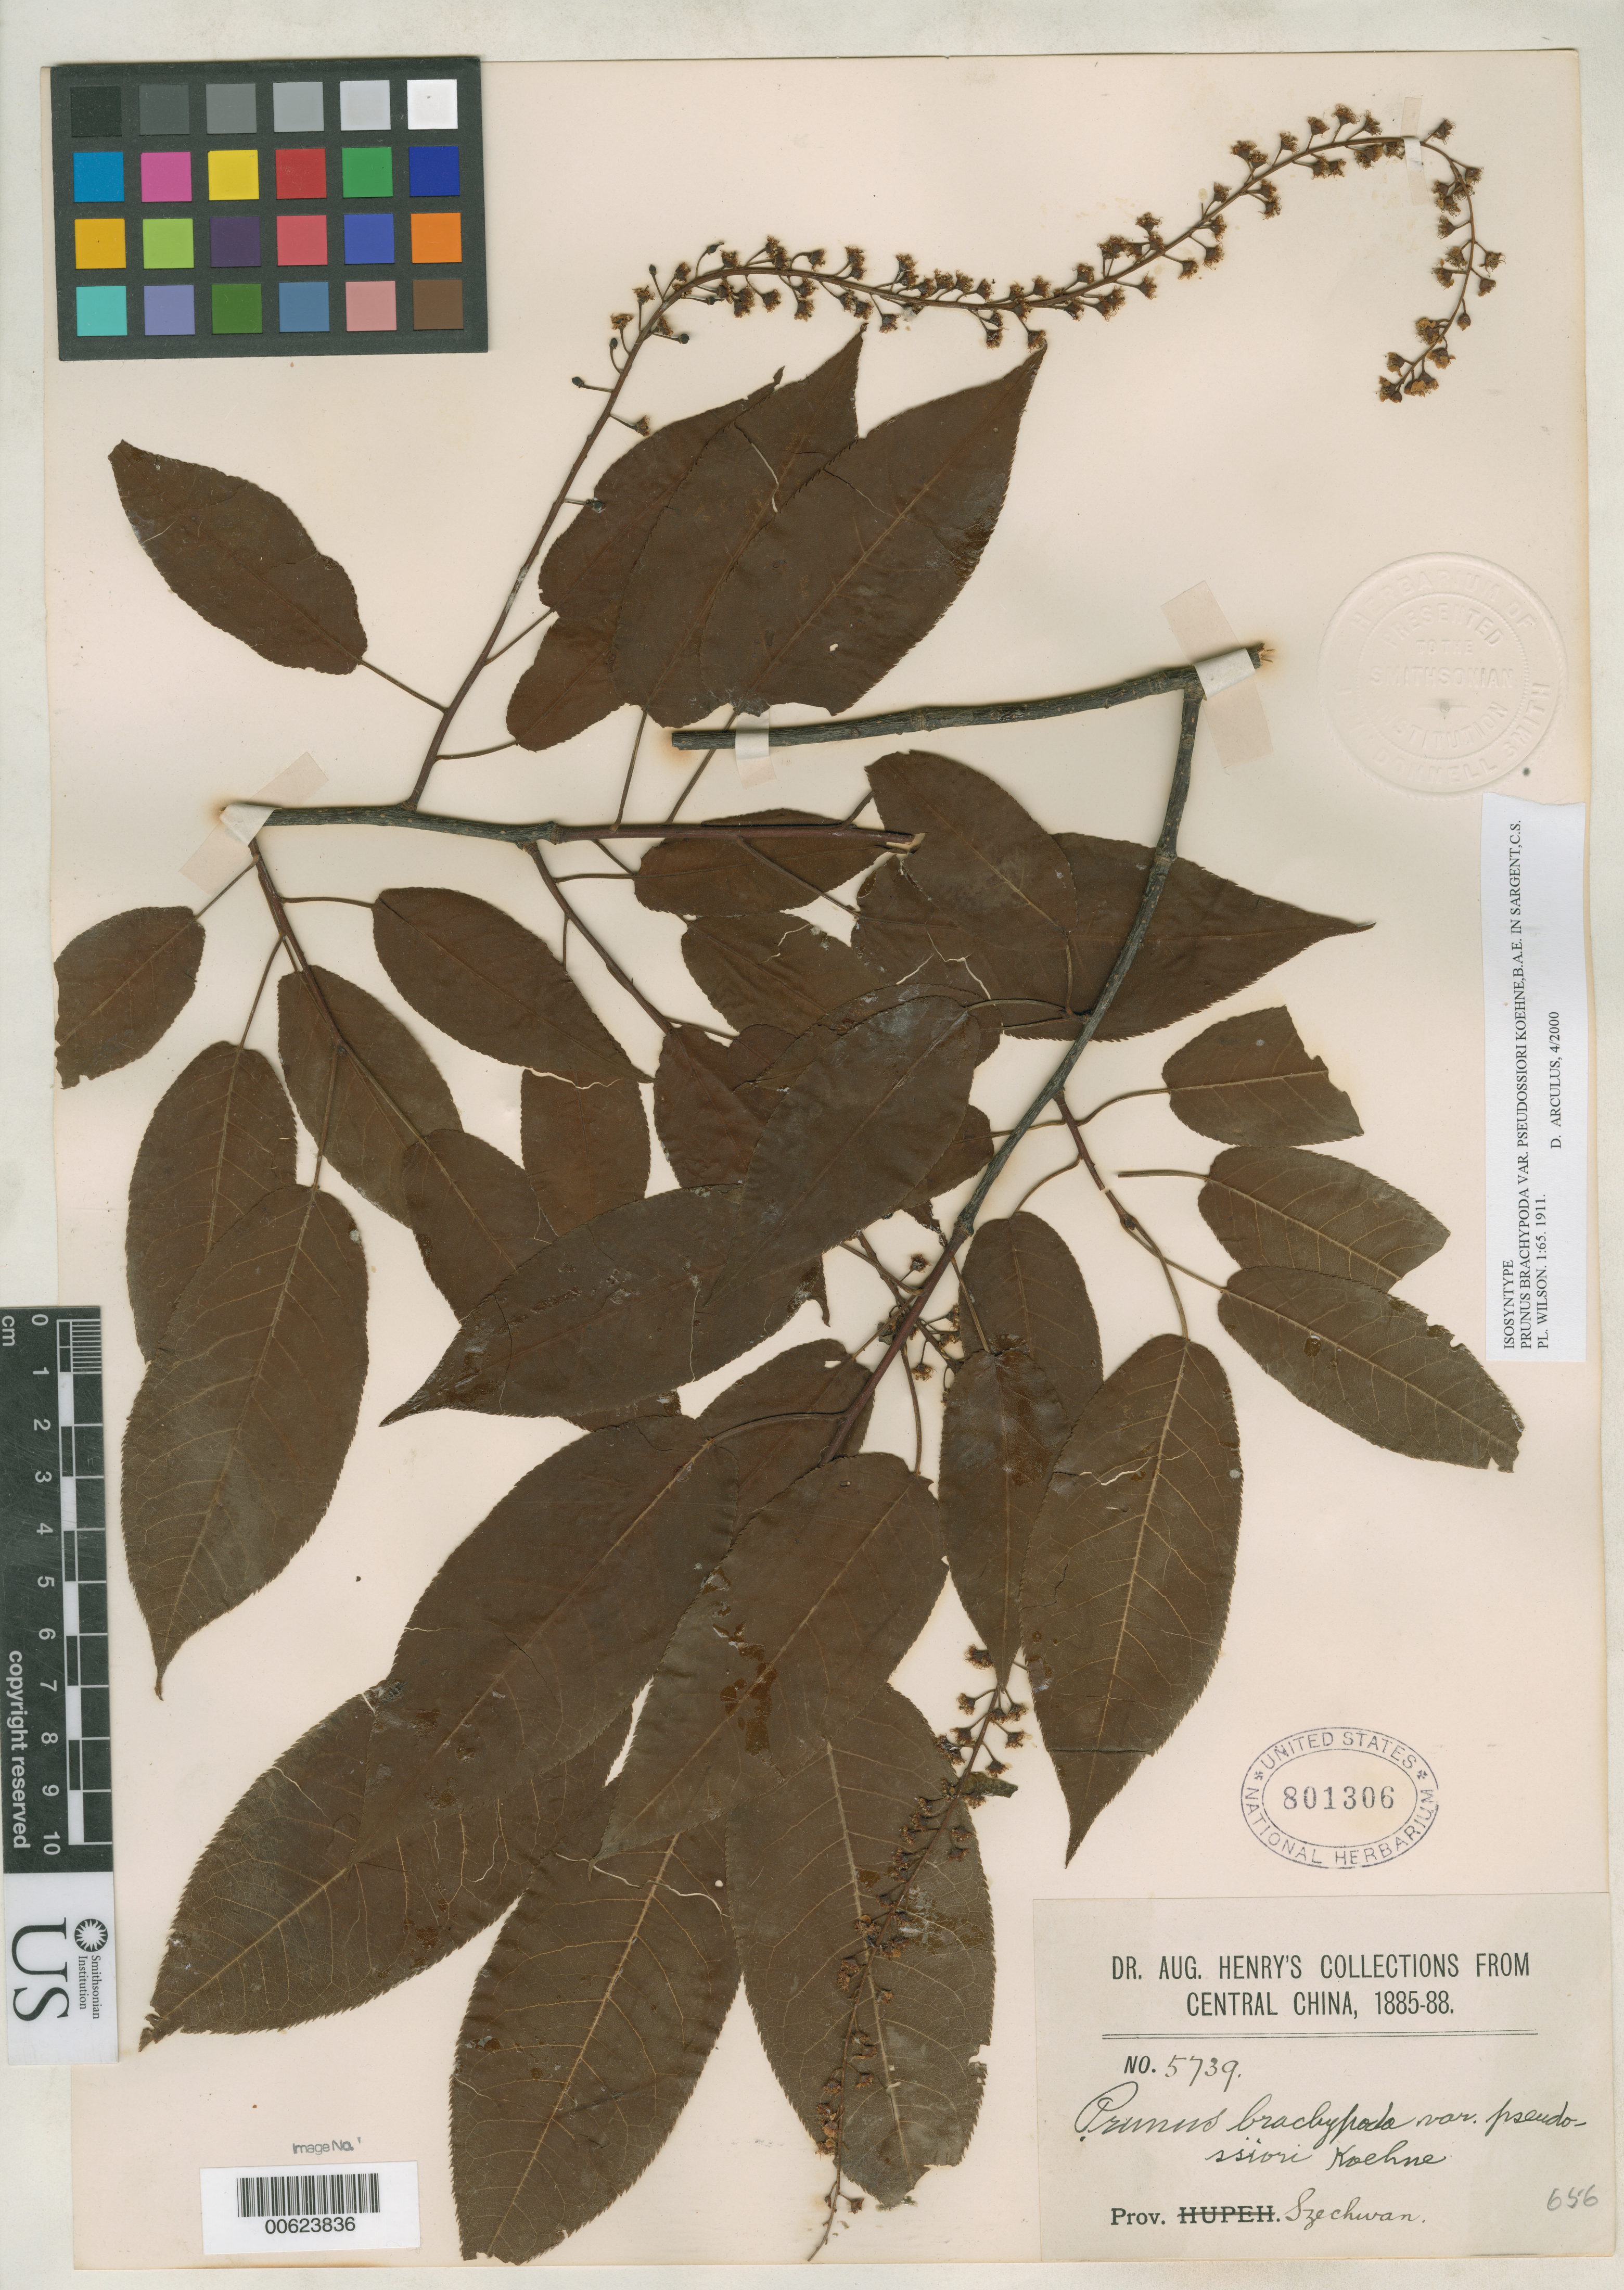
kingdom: Plantae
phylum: Tracheophyta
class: Magnoliopsida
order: Rosales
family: Rosaceae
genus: Prunus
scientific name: Prunus brachypoda var. pseudossiori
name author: Koehne in Sarg.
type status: Isosyntype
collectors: A. Henry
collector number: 5739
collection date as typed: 1855 to -- --- 1888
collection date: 1855/1888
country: China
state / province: Sichuan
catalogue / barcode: US 801306